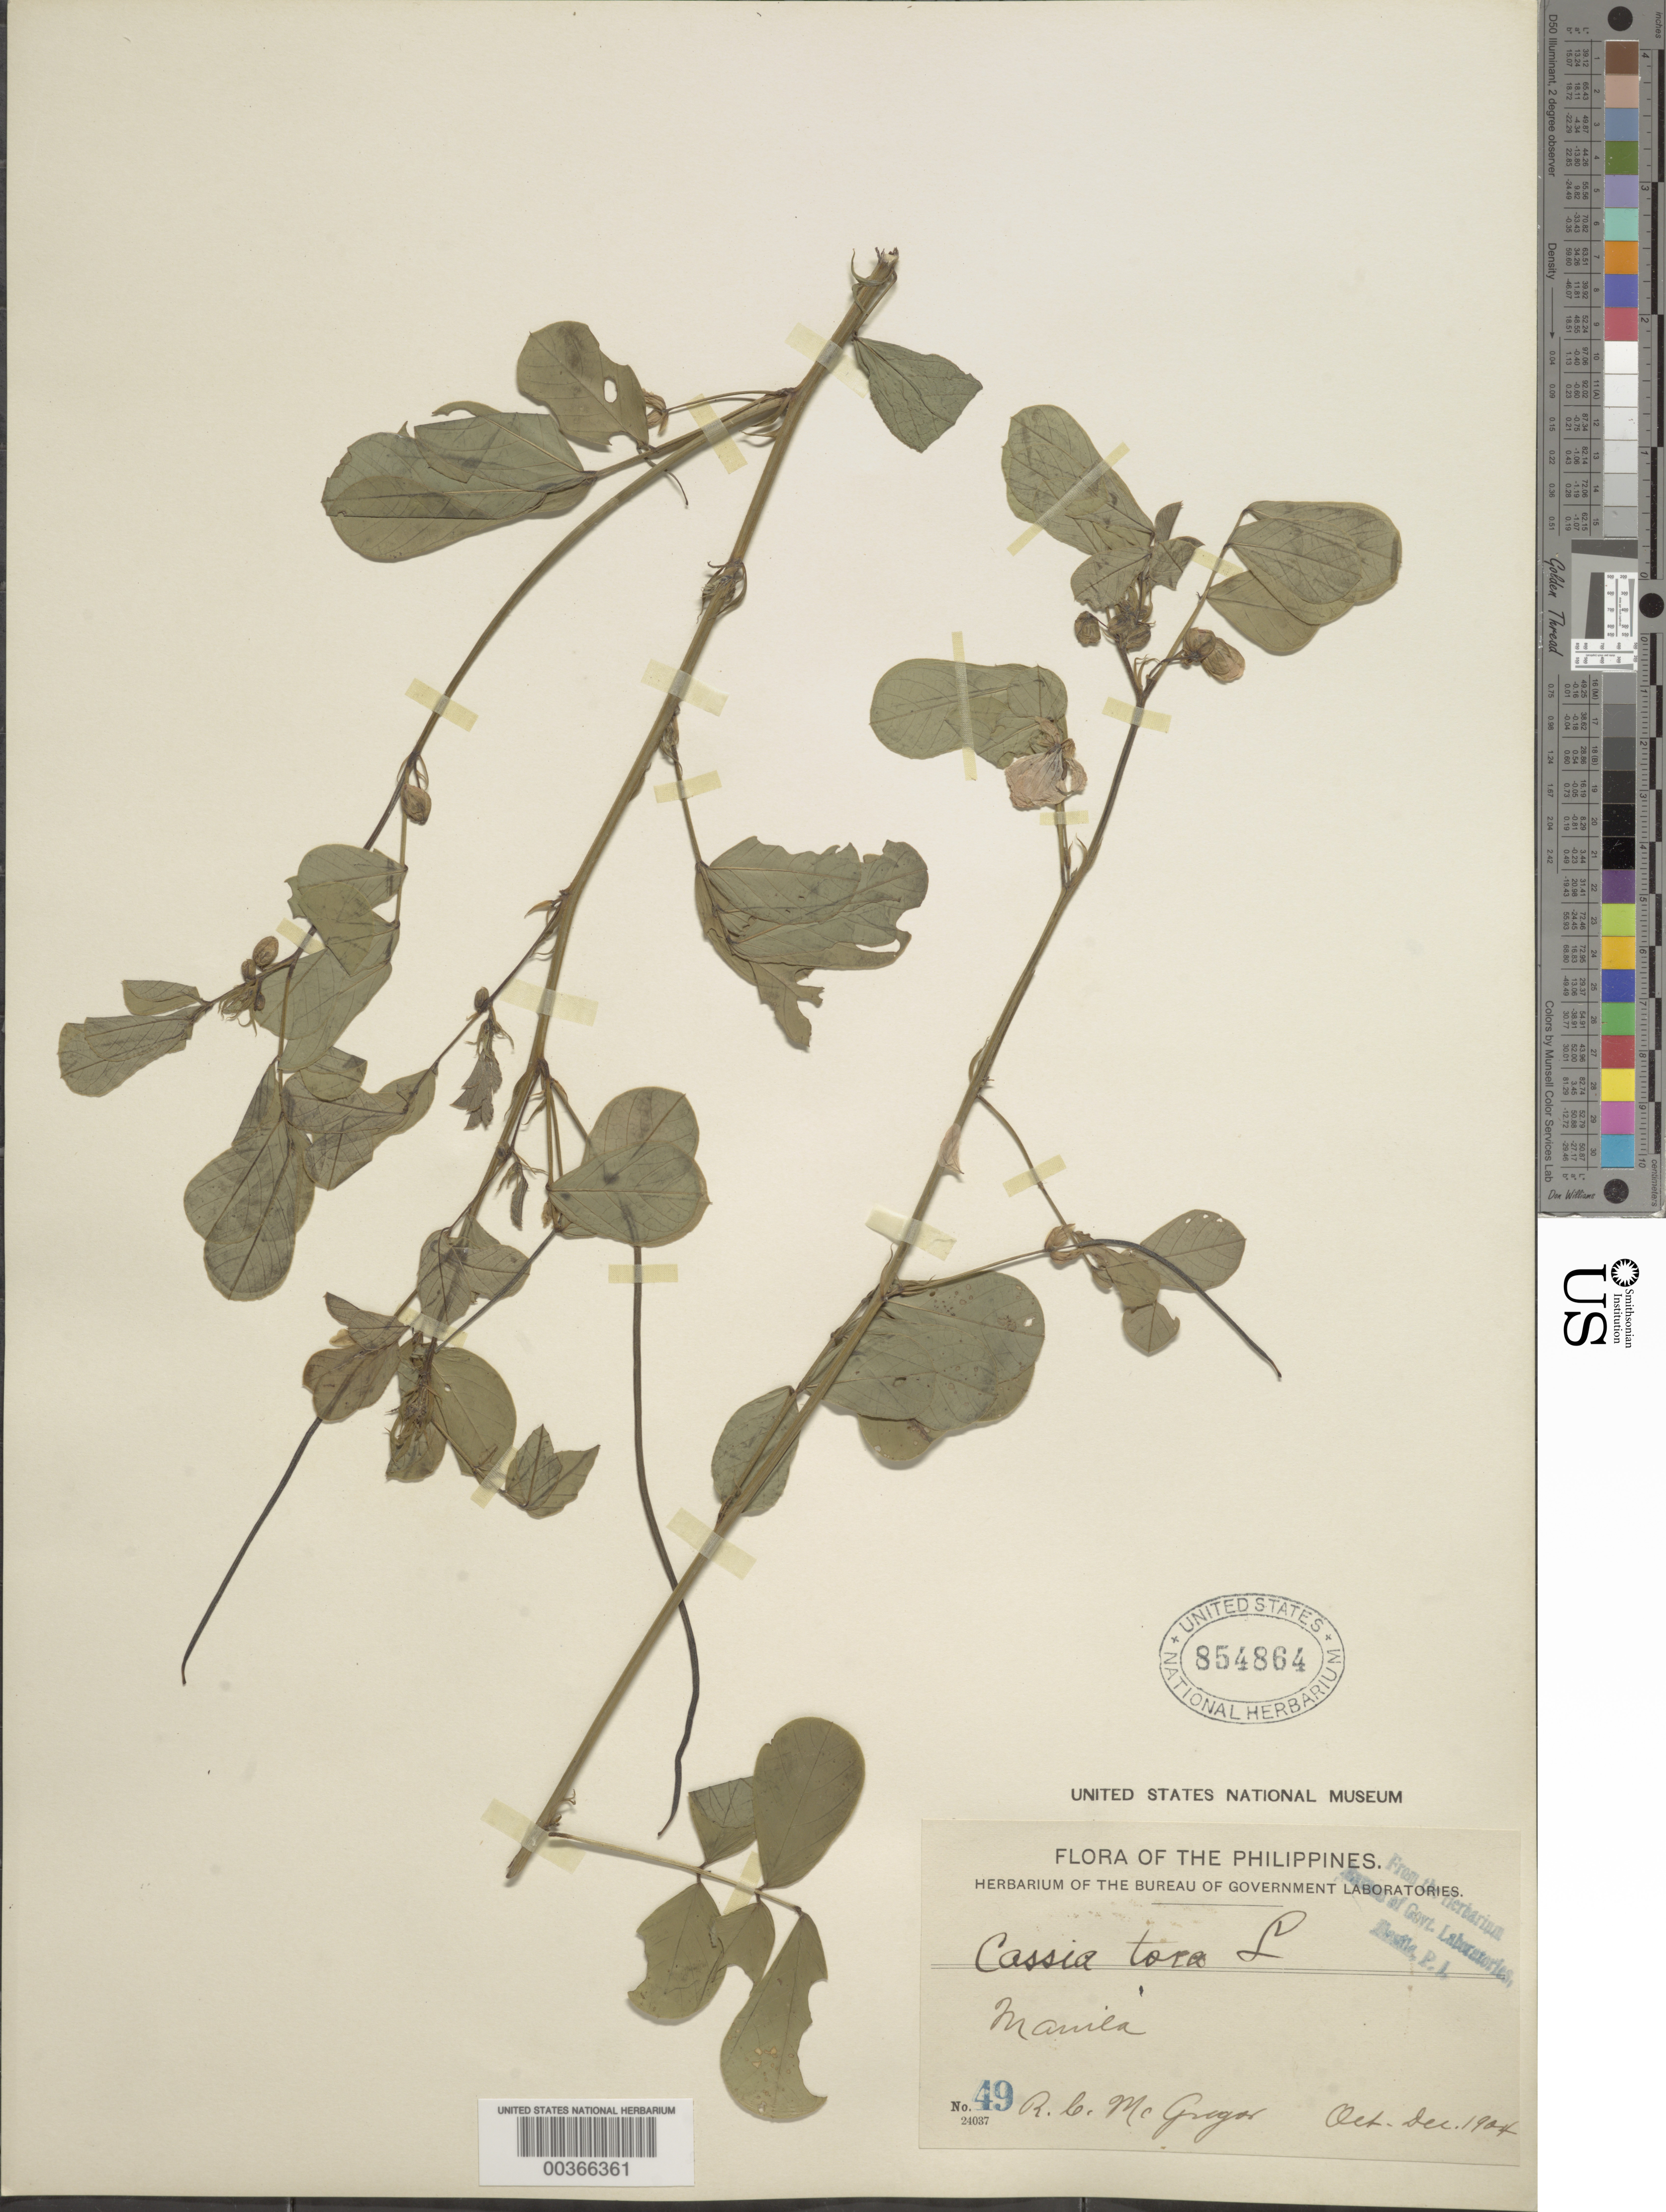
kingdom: Plantae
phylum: Tracheophyta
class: Magnoliopsida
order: Fabales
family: Fabaceae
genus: Senna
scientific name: Senna tora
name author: (L.) Roxb.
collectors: R. C. McGregor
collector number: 49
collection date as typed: Oct 1904 to -- Dec 1904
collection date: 1904-10/1904-12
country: Philippines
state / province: National Capital Region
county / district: Manila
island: Luzon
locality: Manila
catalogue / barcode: US 854864